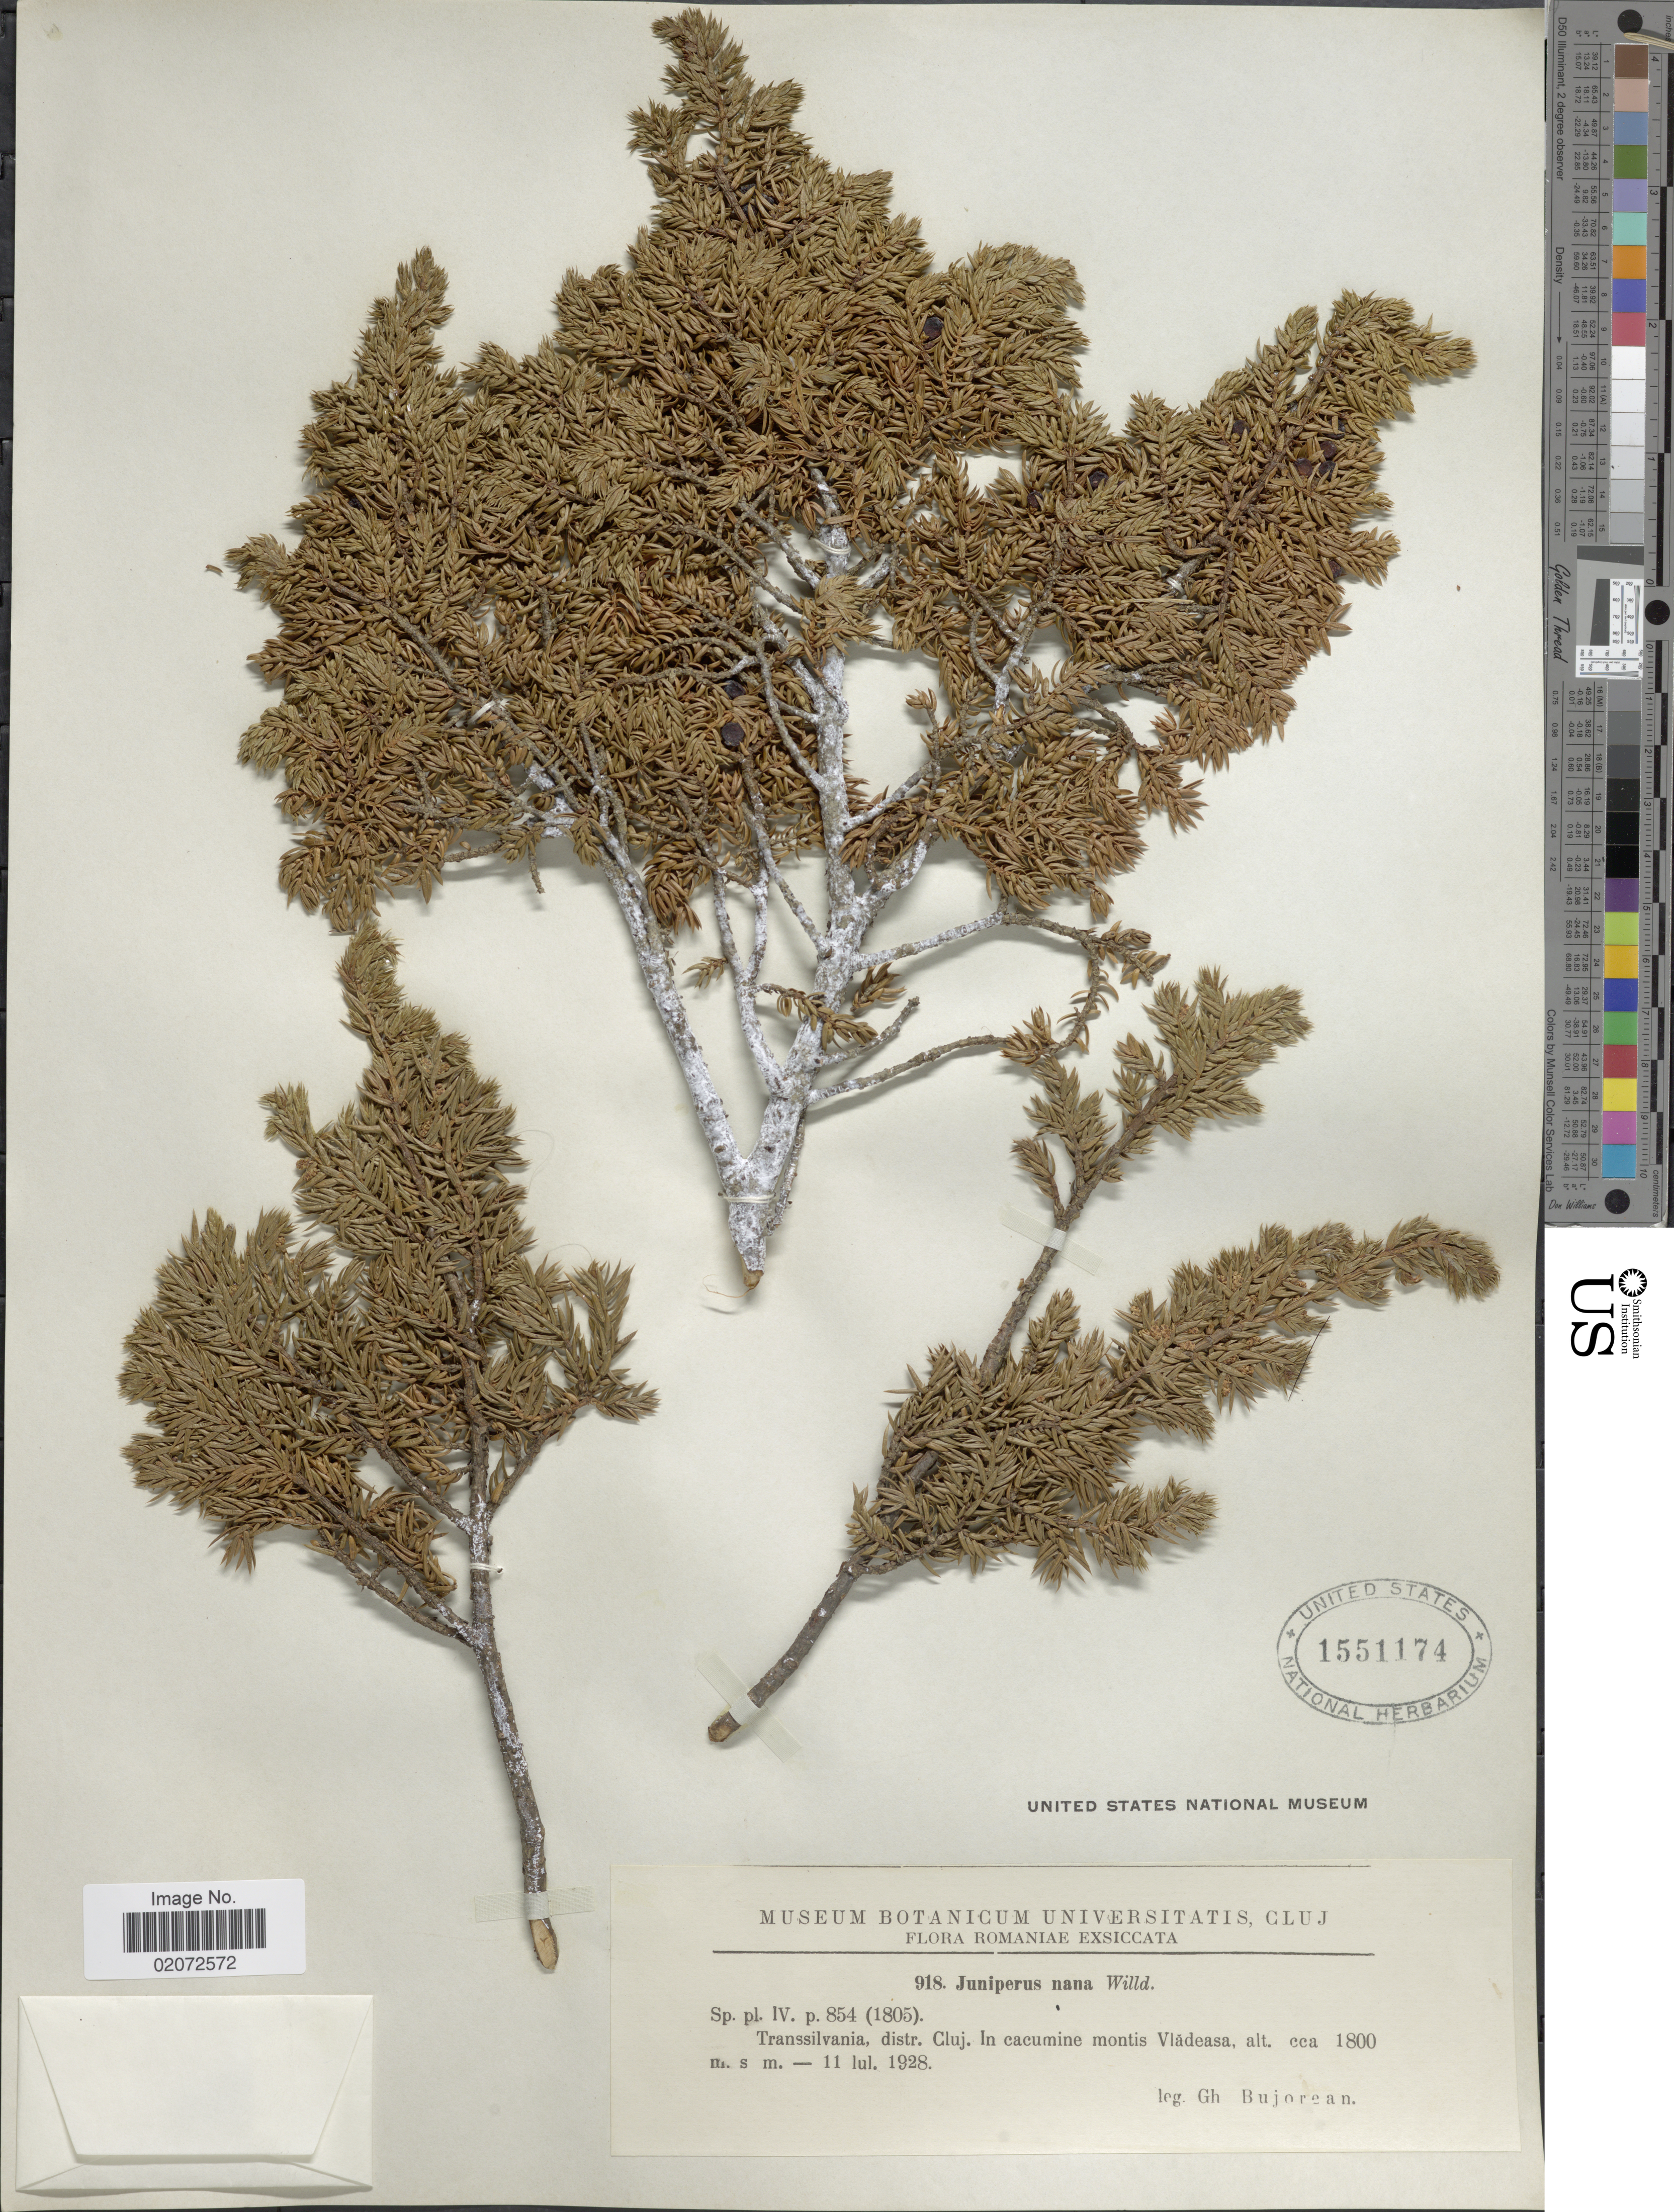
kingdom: Plantae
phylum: Tracheophyta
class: Pinopsida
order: Pinales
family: Cupressaceae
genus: Juniperus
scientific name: Juniperus communis subsp. nana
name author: (Willd.) Syme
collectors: G. Bujorean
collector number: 918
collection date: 1928-07-11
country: Romania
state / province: Cluj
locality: Romaniae. Transsilvania, distr. Cluj. In cacumine montis Vladeasa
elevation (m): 1800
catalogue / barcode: US 1551174